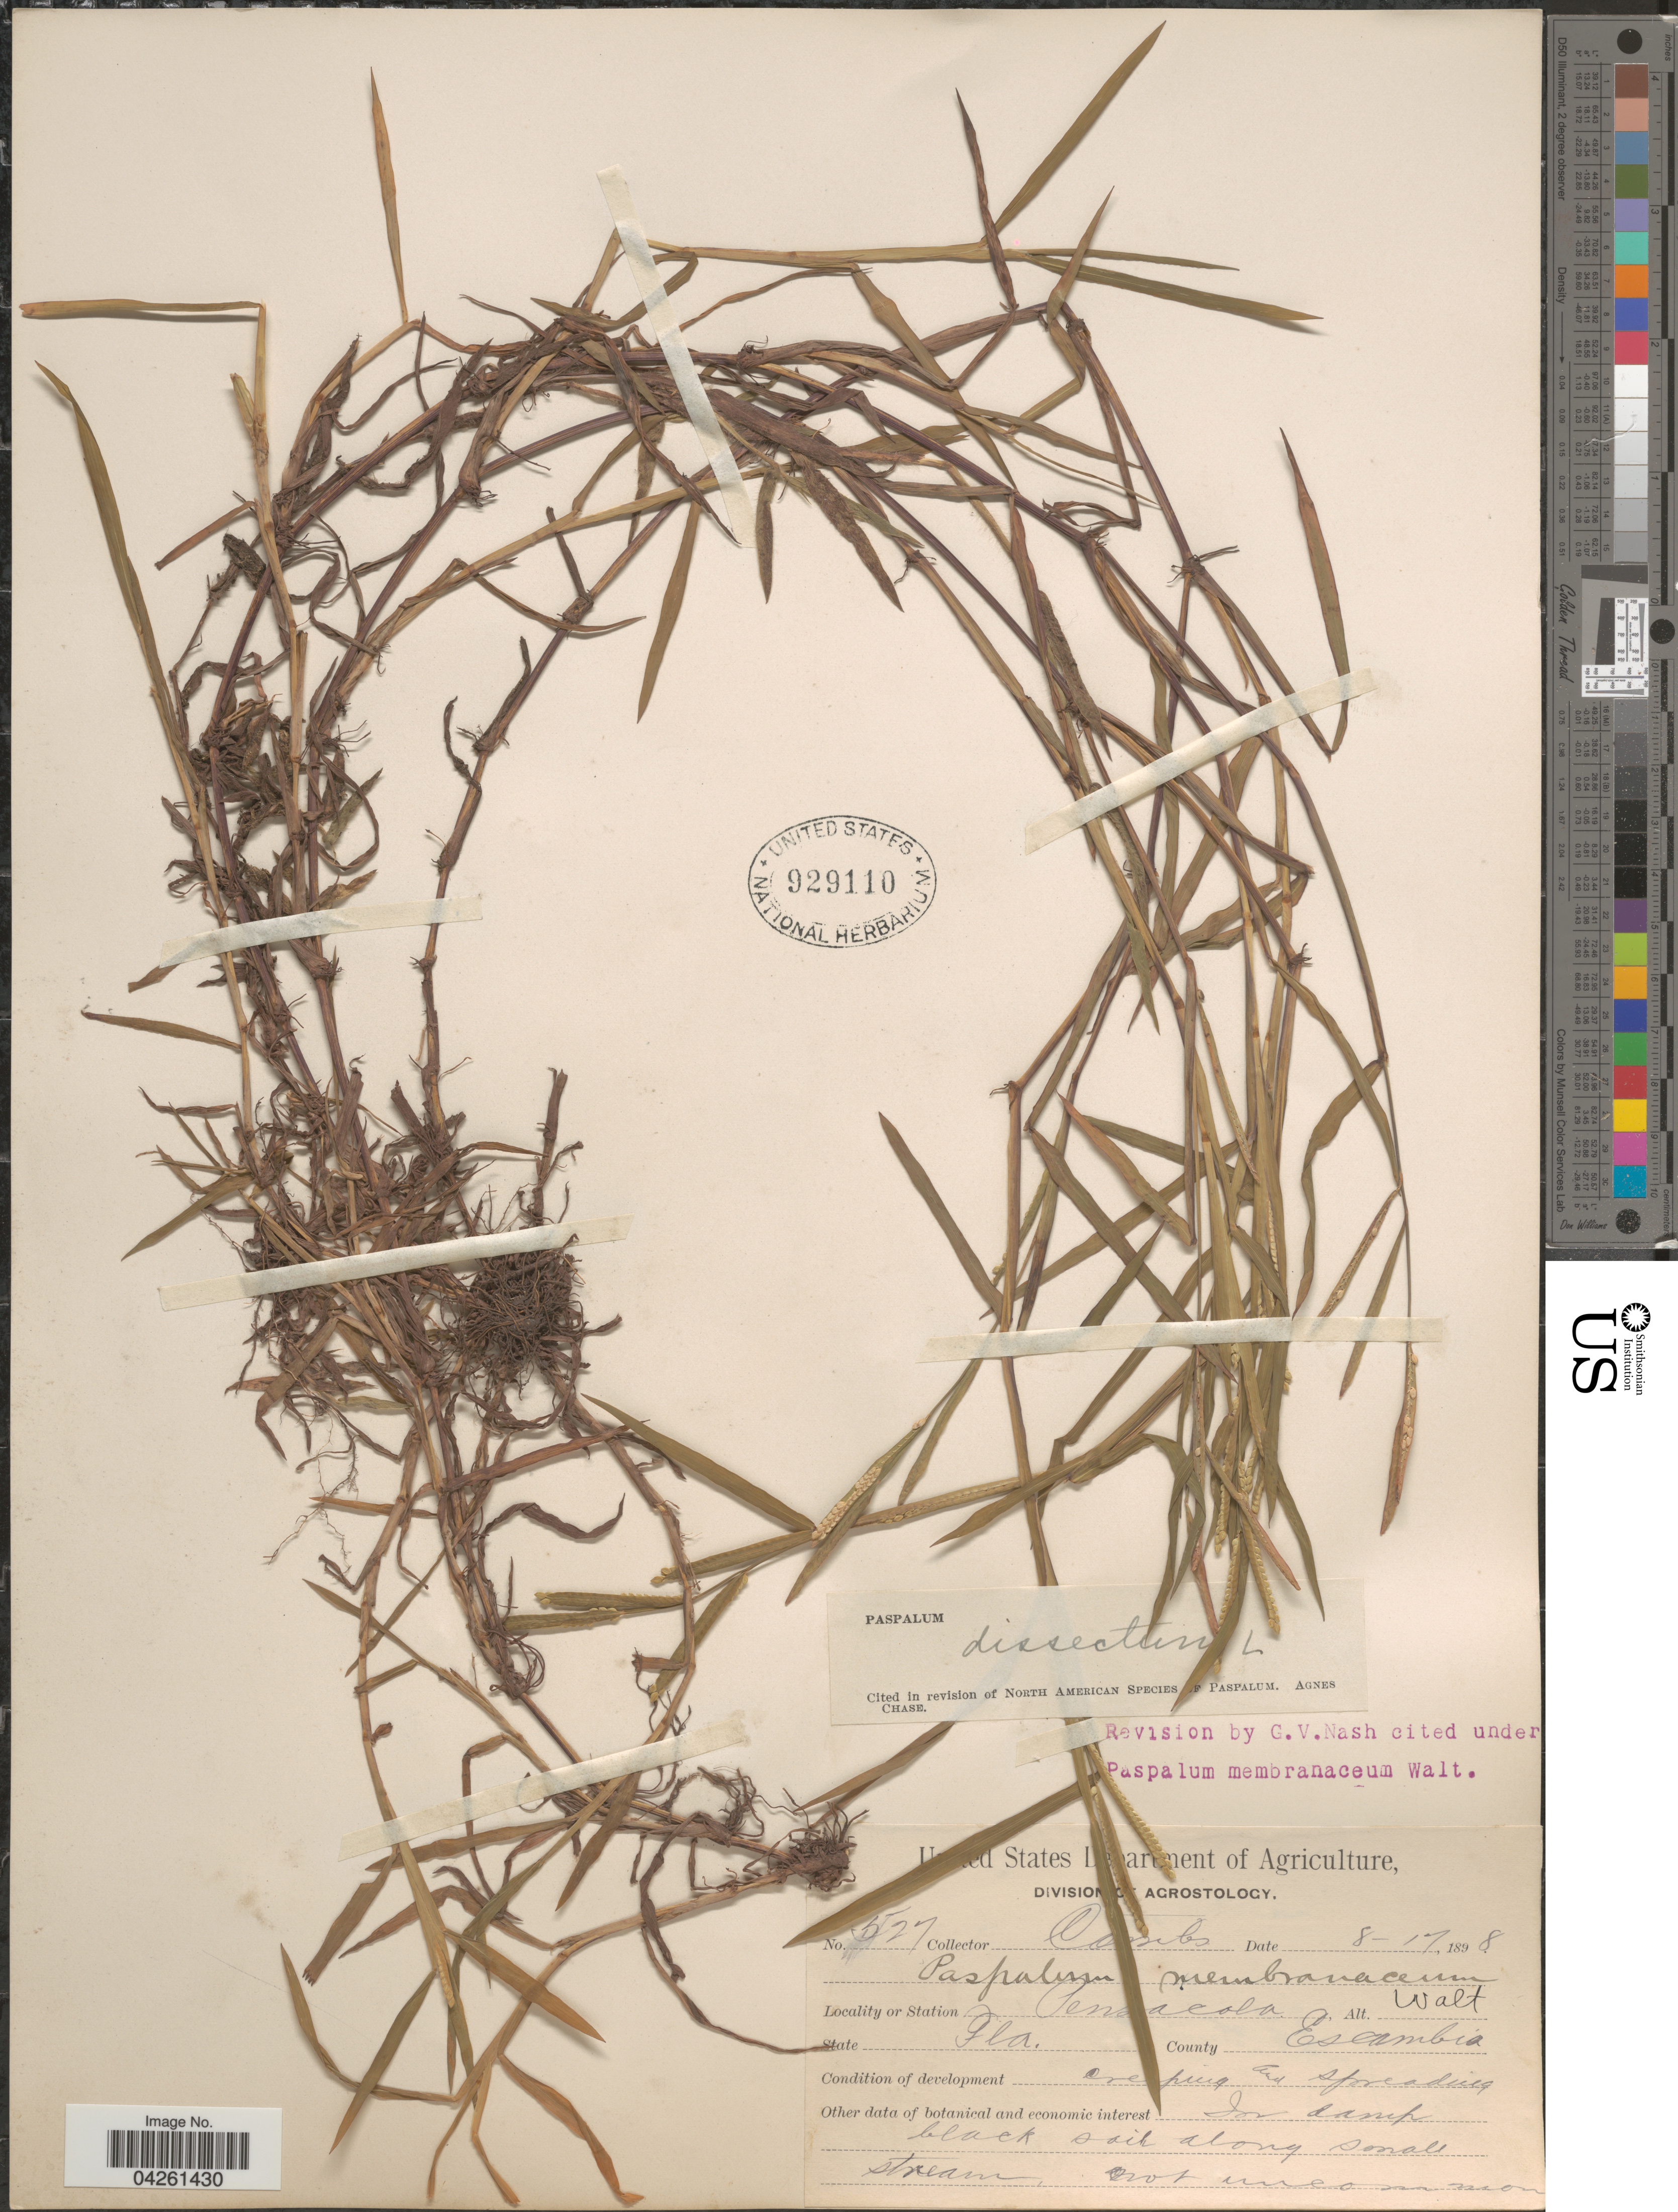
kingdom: Plantae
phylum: Tracheophyta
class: Liliopsida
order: Poales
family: Poaceae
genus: Paspalum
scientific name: Paspalum dissectum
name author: (L.) L.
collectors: -. Combs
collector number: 527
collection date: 1898-08-17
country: United States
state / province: Florida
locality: Pensacola. County Escambia.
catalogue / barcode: US 929110